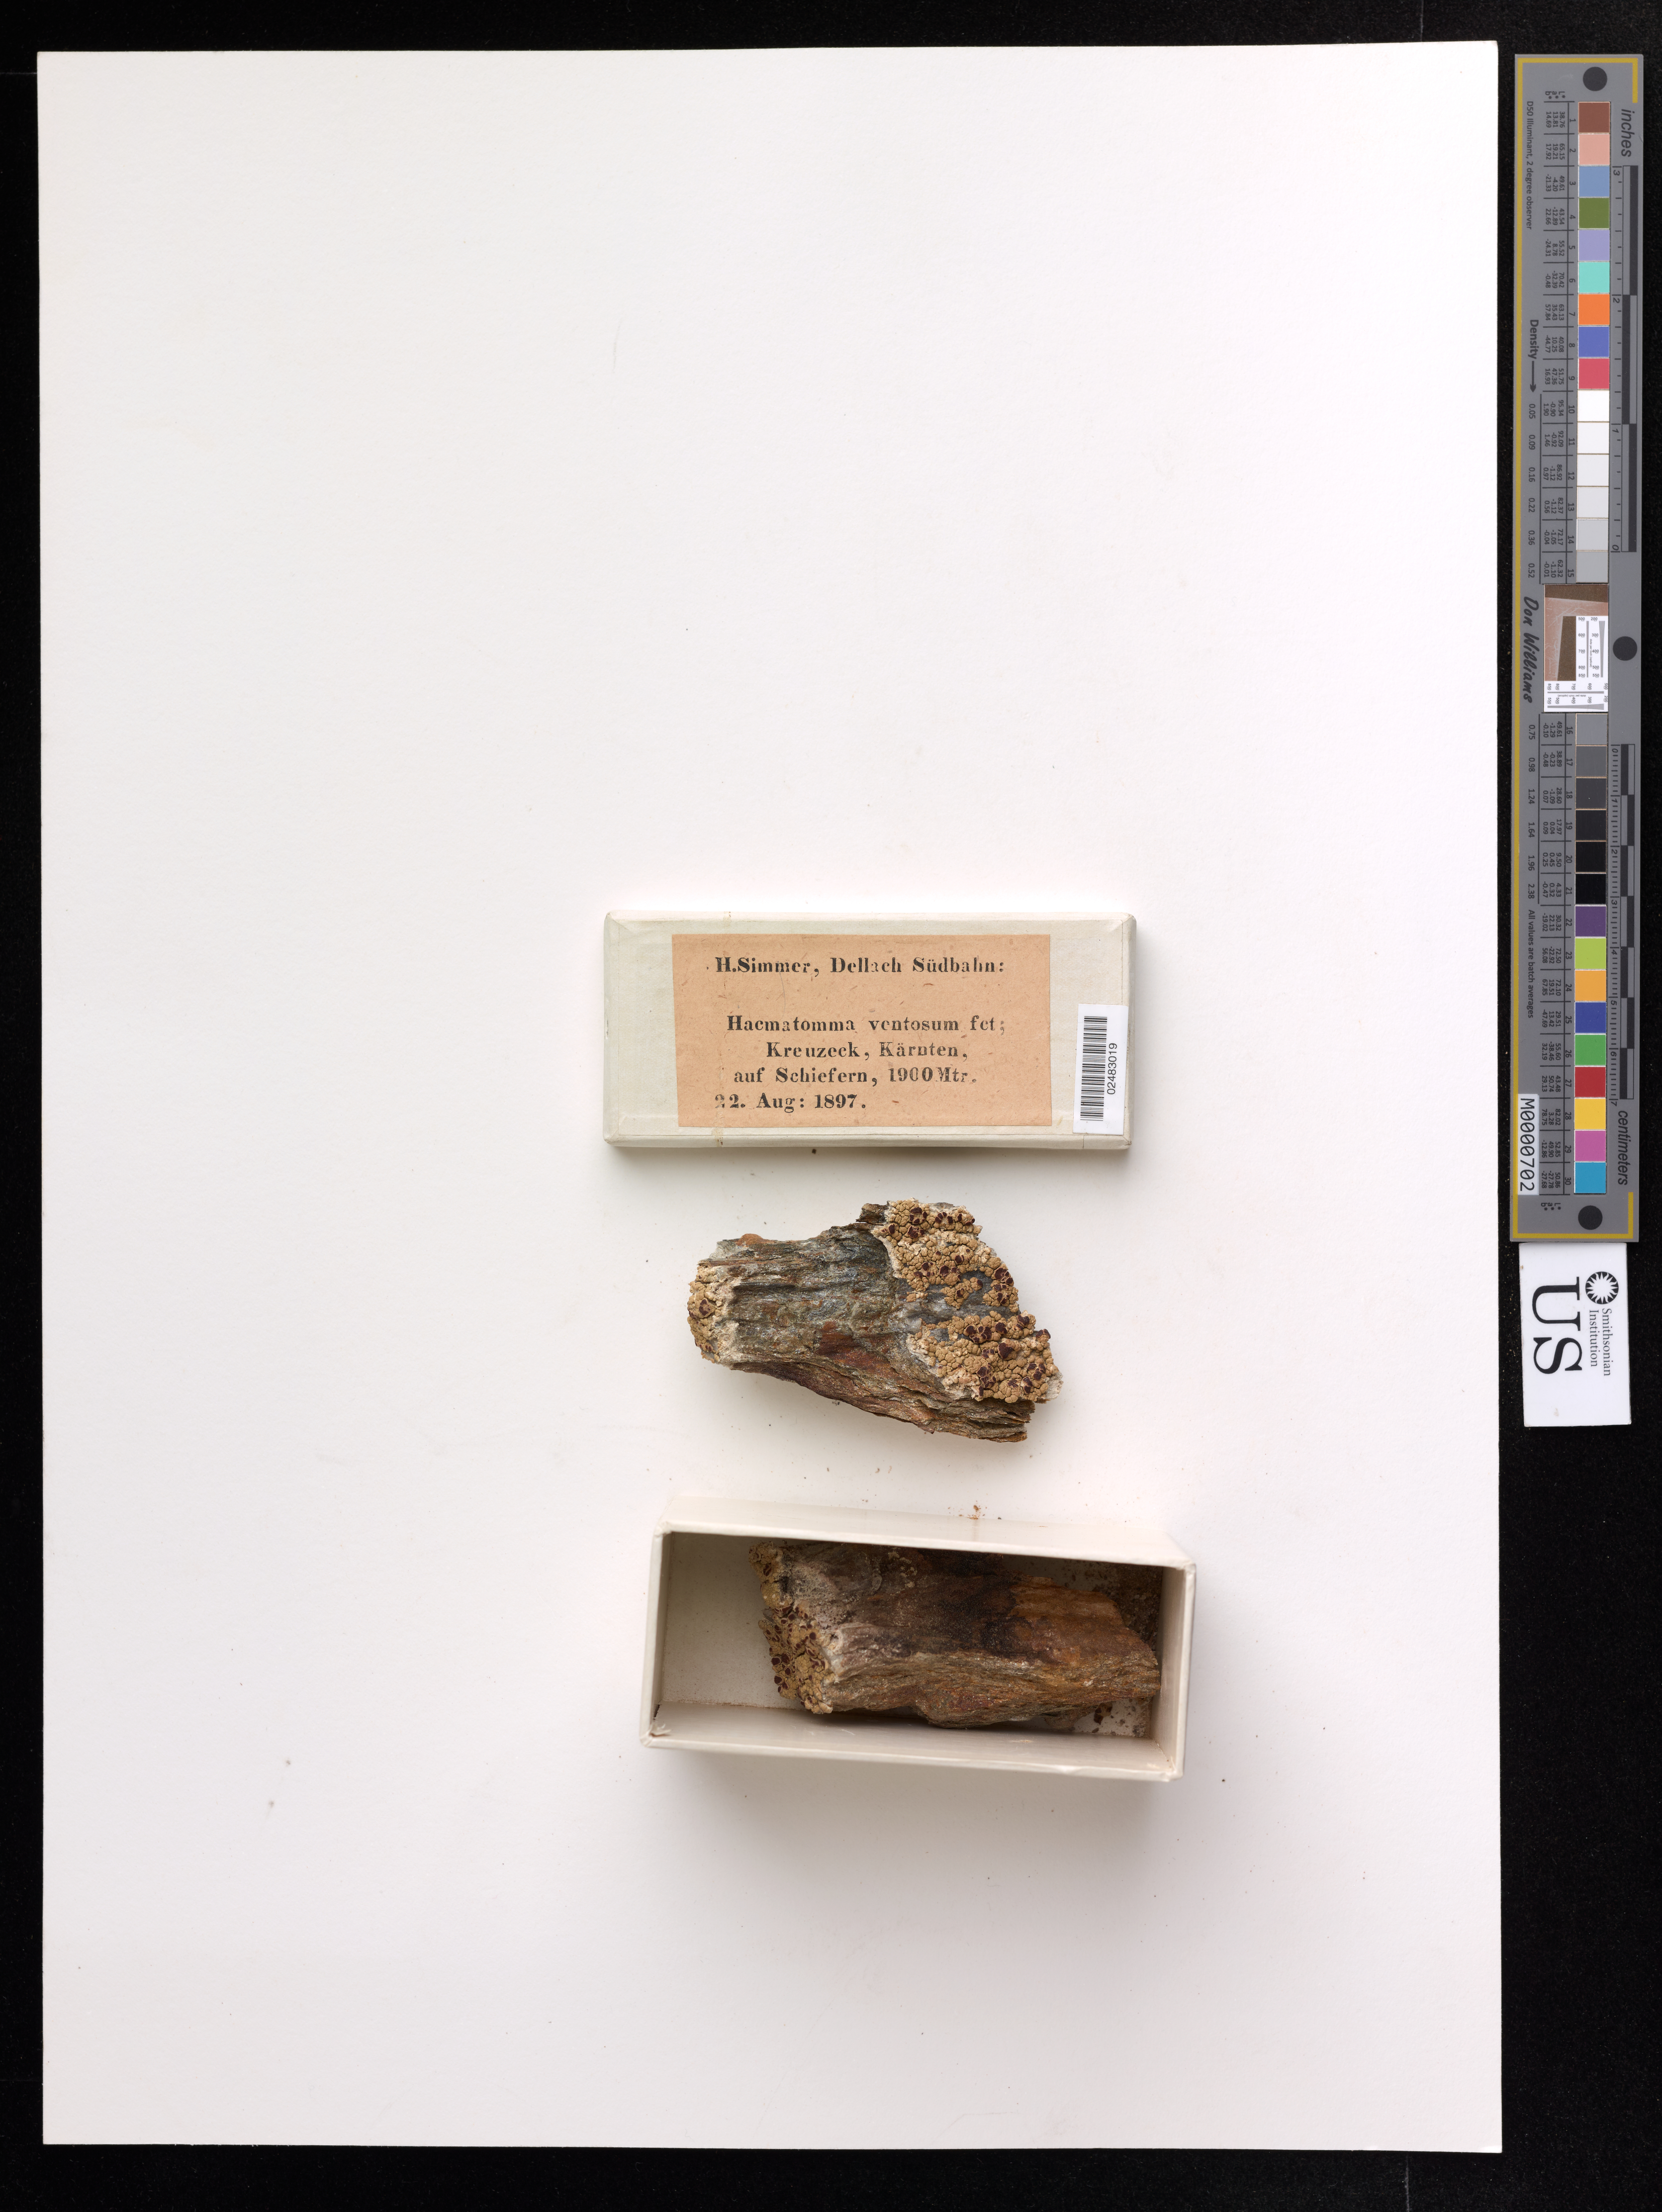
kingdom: Fungi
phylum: Ascomycota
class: Lecanoromycetes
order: Umbilicariales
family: Ophioparmaceae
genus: Ophioparma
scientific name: Ophioparma chevallieri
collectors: H. Simmer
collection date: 1897-08-22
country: Austria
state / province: Karnten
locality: Kreuzeck, auf Schiefern.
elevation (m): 1900